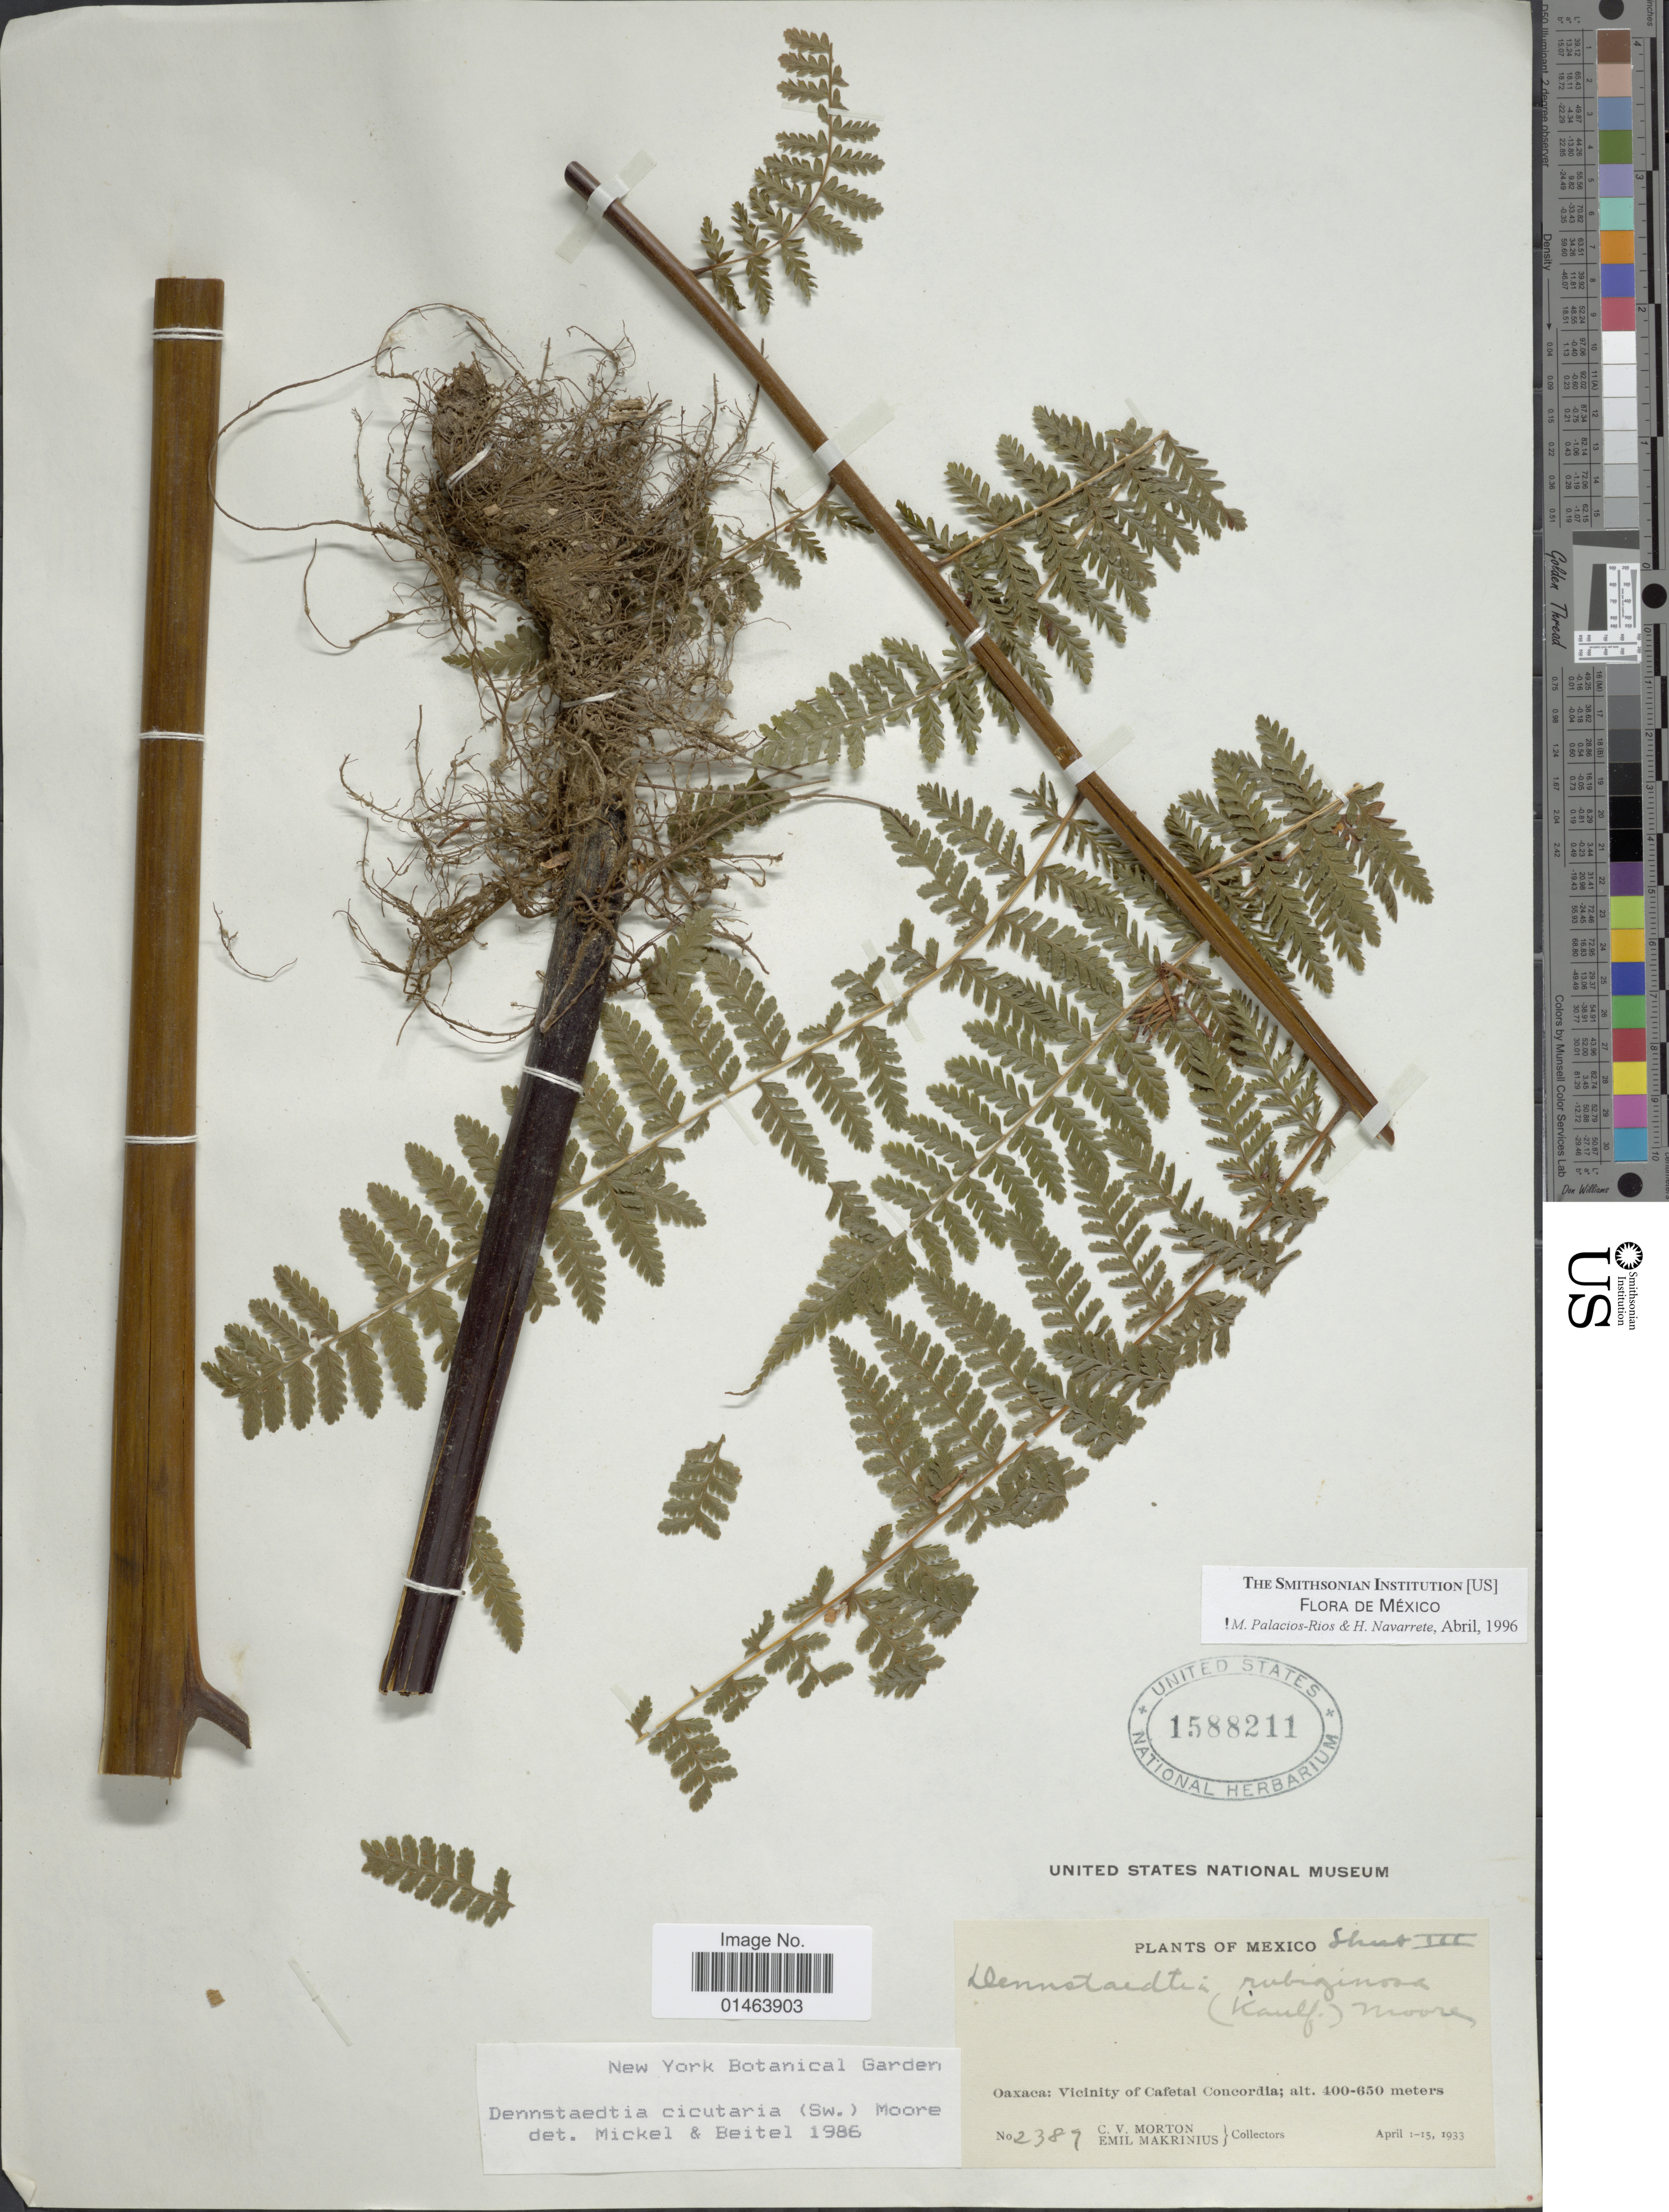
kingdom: Plantae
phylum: Tracheophyta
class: Polypodiopsida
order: Polypodiales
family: Dennstaedtiaceae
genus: Dennstaedtia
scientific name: Dennstaedtia cicutaria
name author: (Sw.) T. Moore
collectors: C. V. Morton & E. Makrinius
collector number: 2389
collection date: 1933-04-01/1933-04-15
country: Mexico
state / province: Oaxaca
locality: Mexico, Oaxaca: vicinity of Cafetal Concordia.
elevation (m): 400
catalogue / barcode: US 1588211